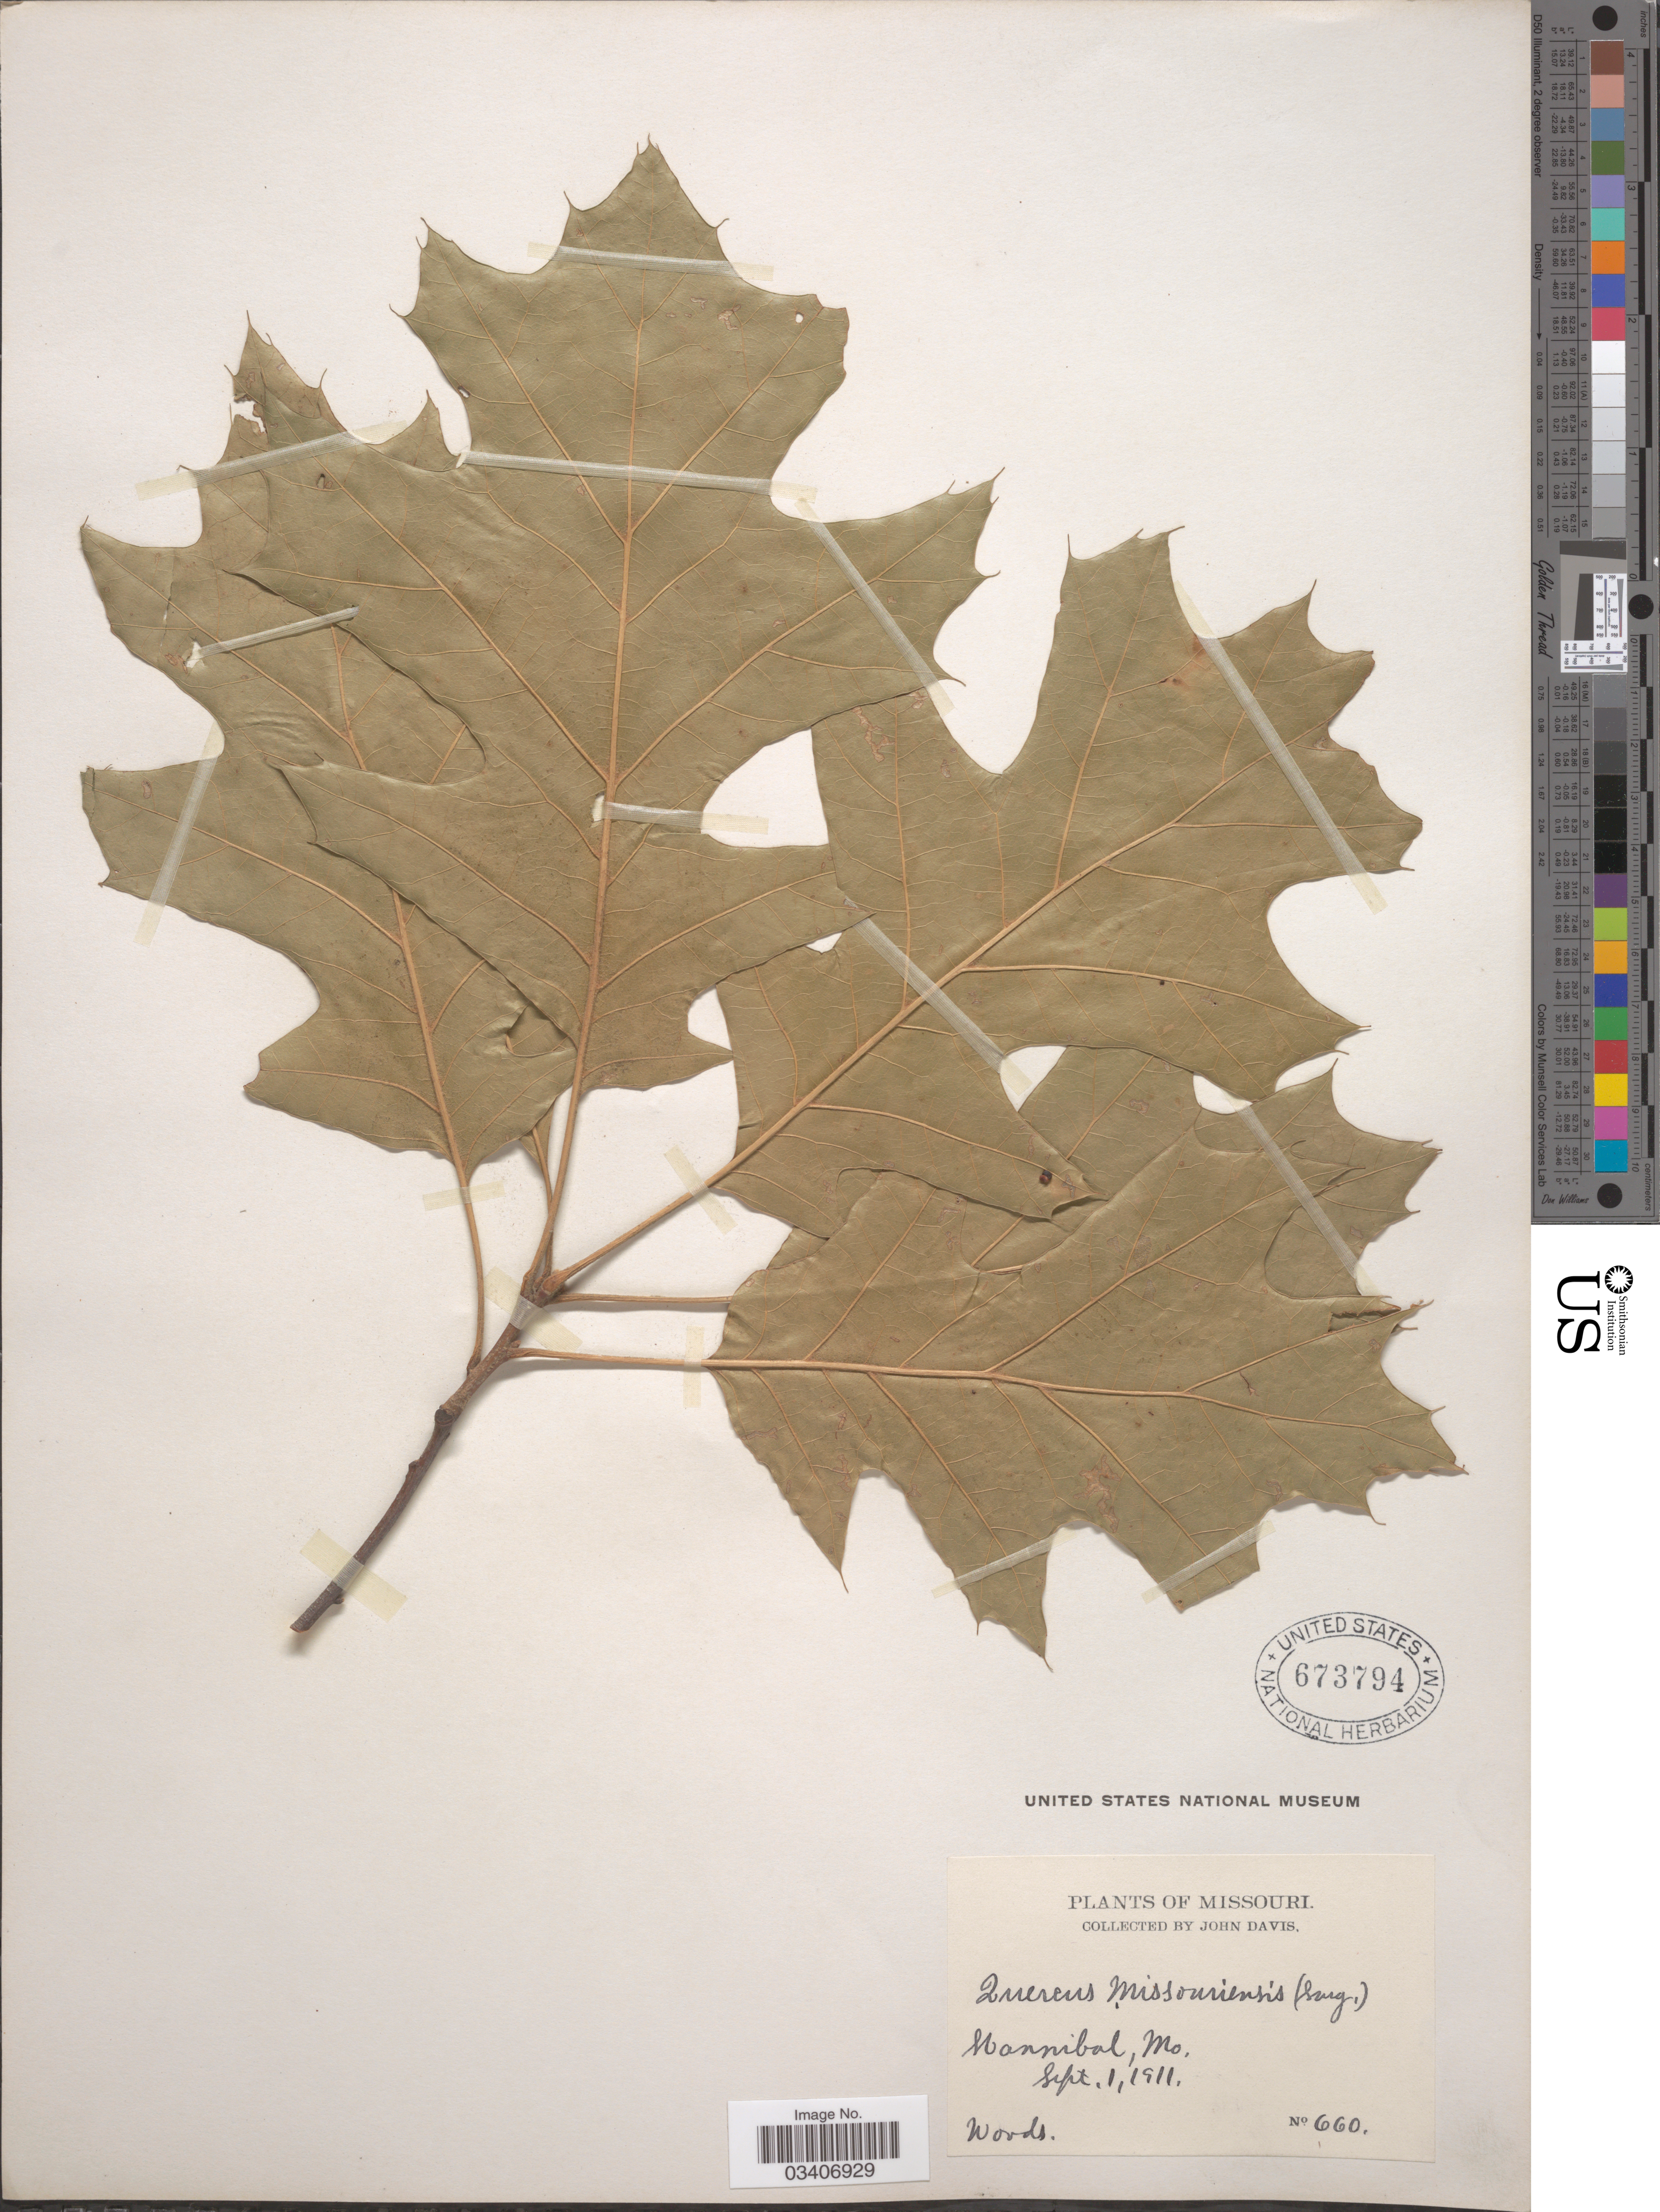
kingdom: Plantae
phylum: Tracheophyta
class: Magnoliopsida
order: Fagales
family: Fagaceae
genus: Quercus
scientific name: Quercus missouriensis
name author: (Sarg.) Ashe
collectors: J. Davis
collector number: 660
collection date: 1911-09-01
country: United States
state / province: Missouri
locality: Hannibal.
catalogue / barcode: US 673794